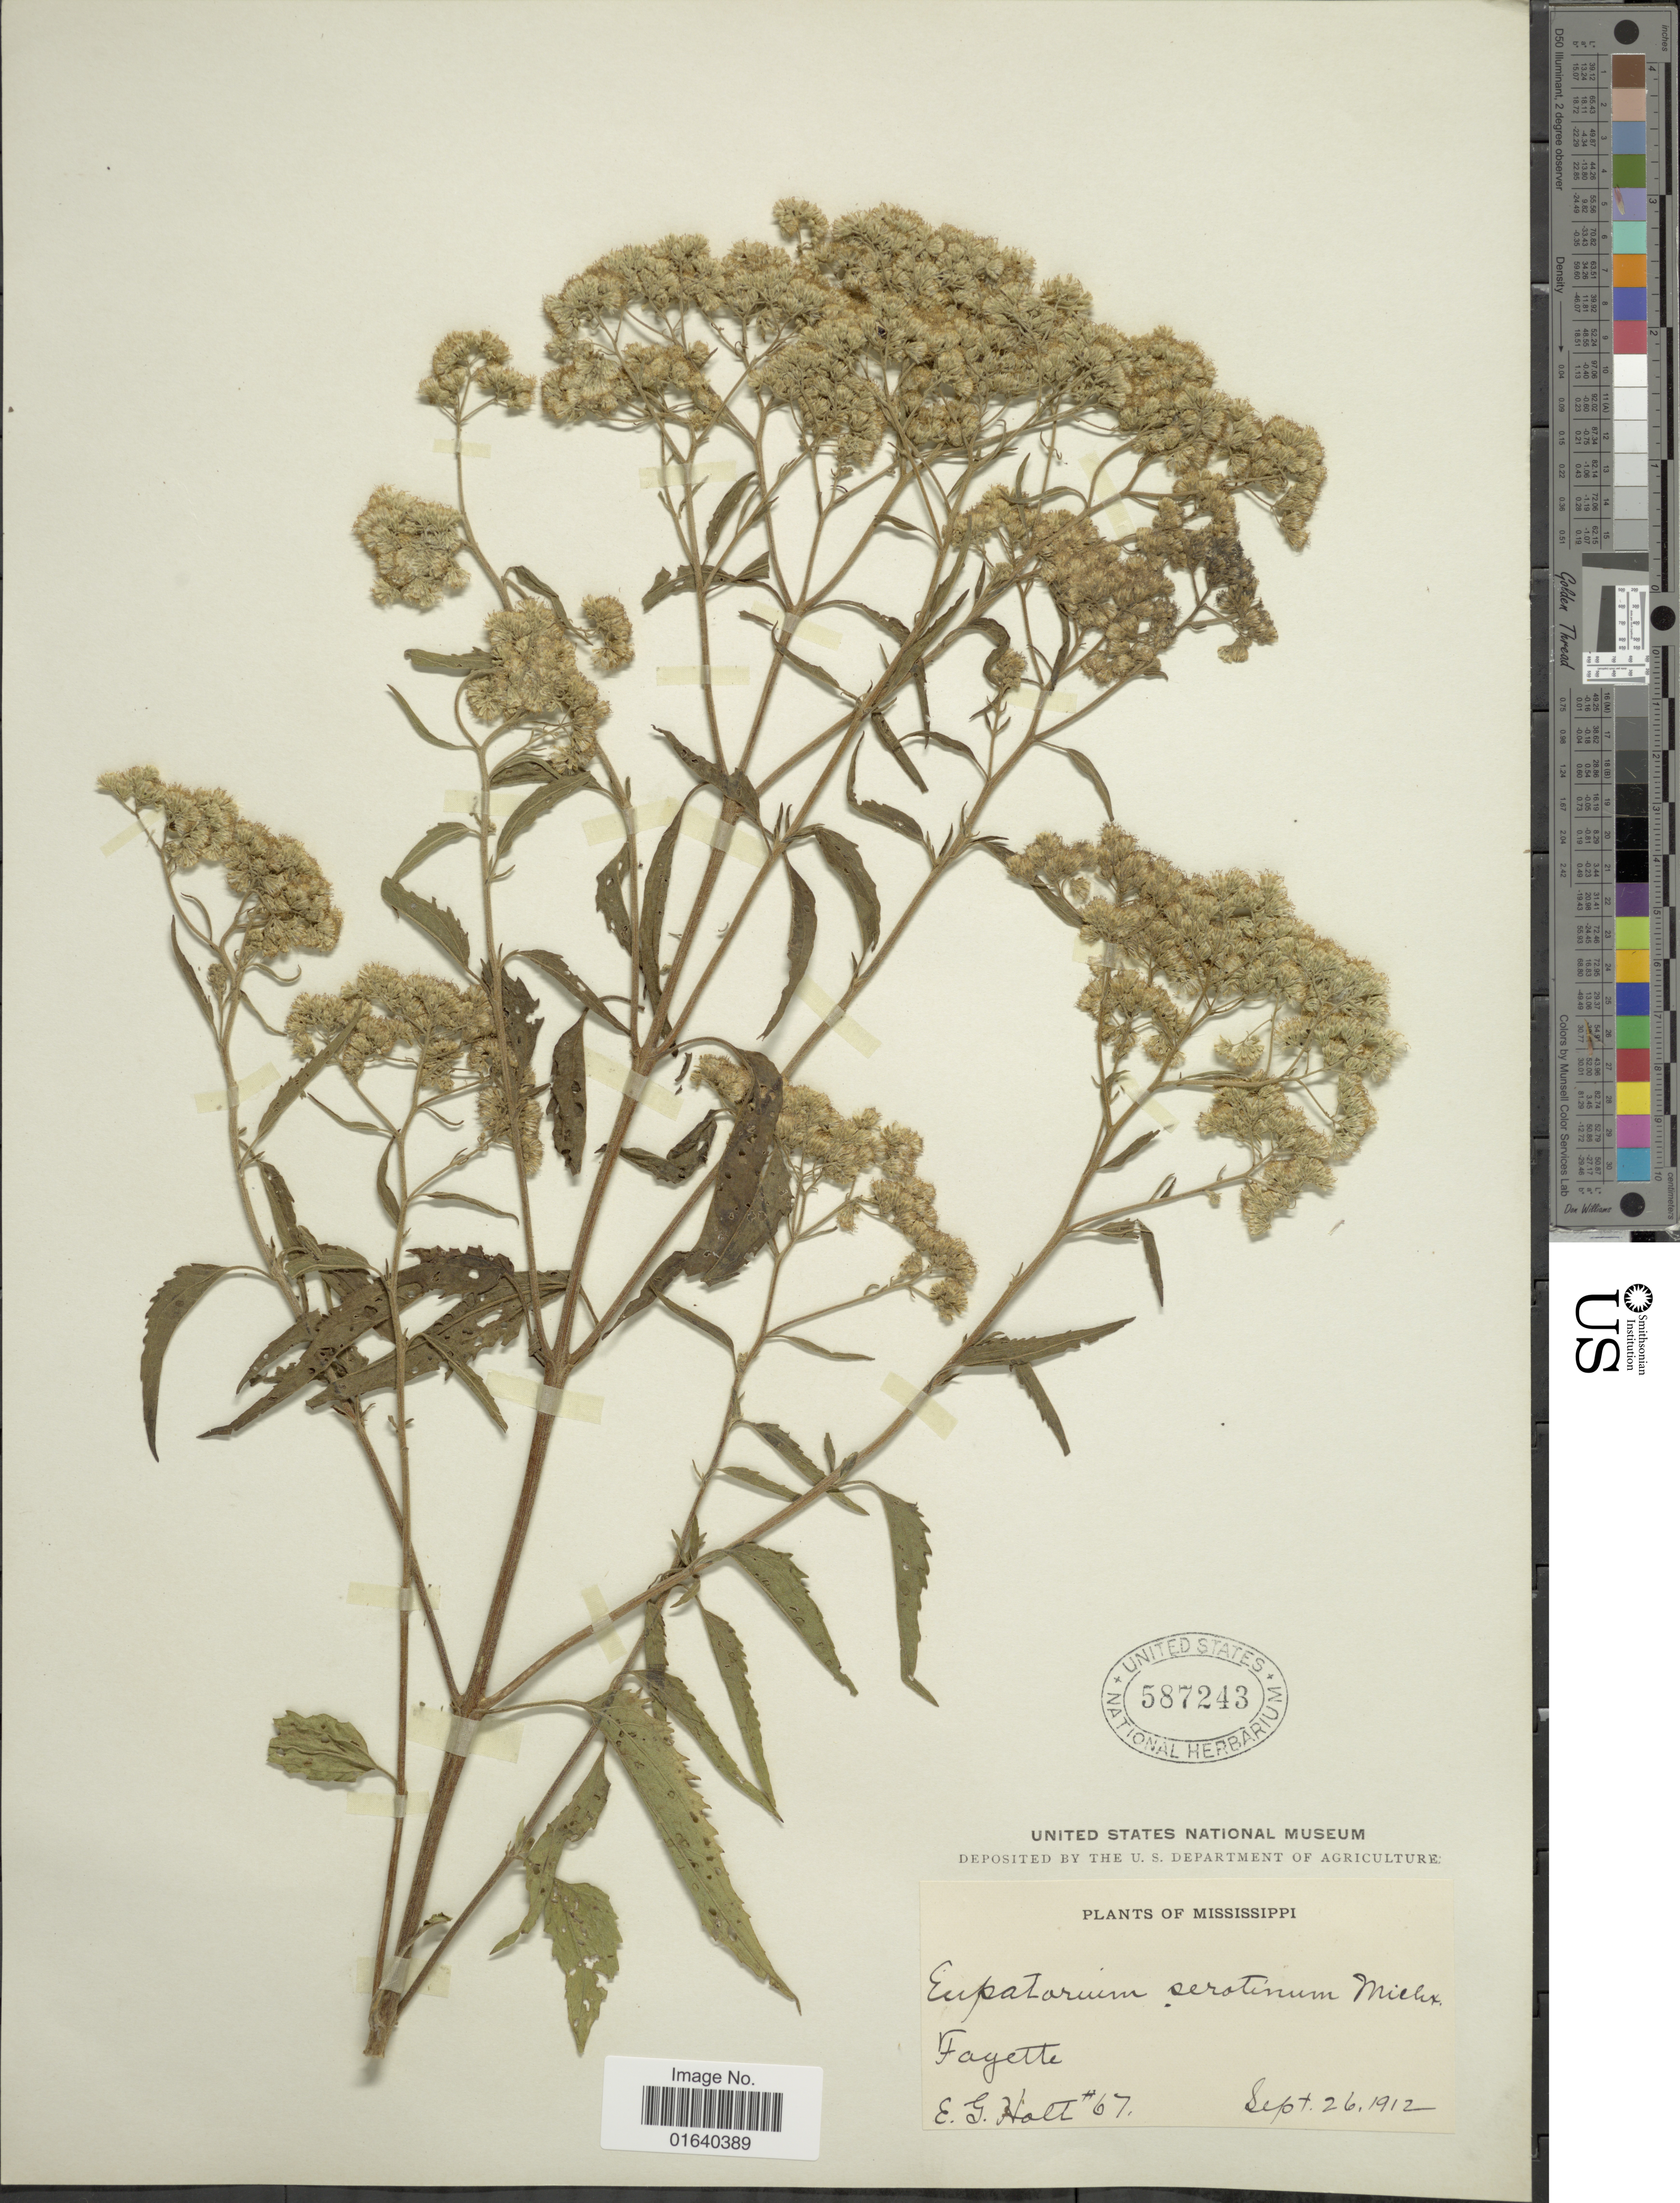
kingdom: Plantae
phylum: Tracheophyta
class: Magnoliopsida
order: Asterales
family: Asteraceae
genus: Eupatorium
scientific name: Eupatorium serotinum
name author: Michx.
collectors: E. G. Holt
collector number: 67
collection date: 1912-09-26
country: United States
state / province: Mississippi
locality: Fayette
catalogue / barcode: US 587243